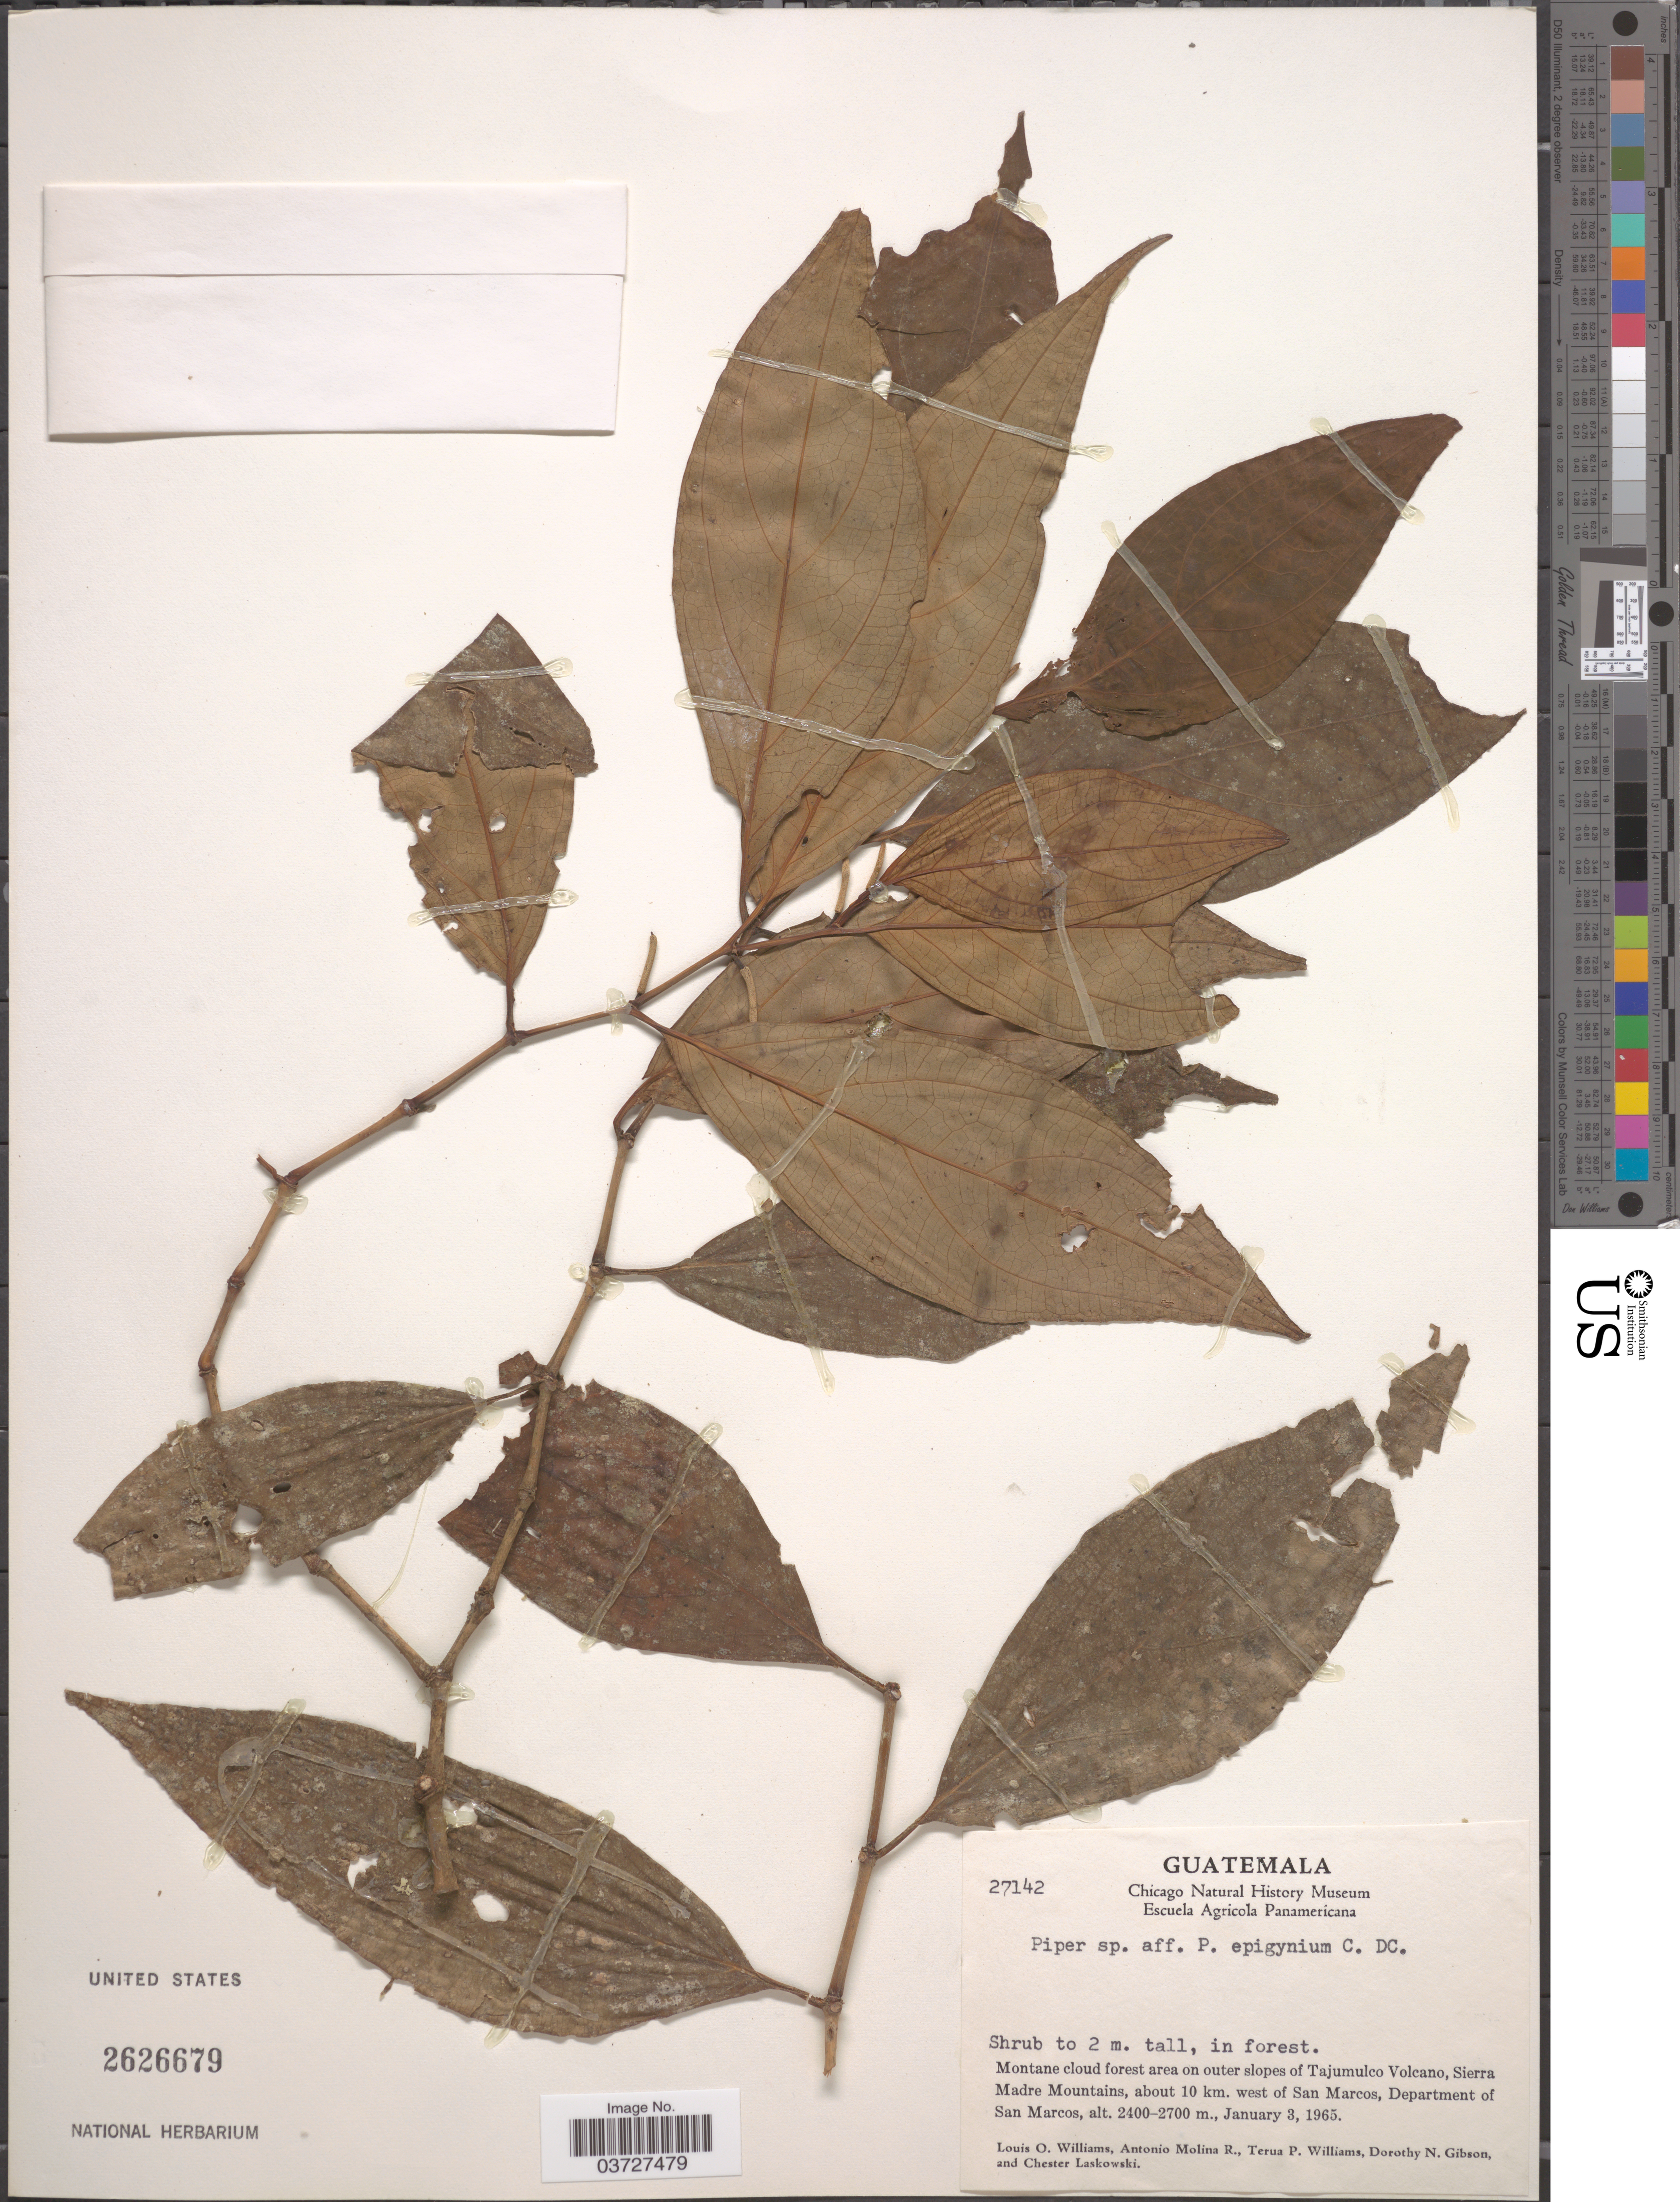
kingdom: Plantae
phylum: Tracheophyta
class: Magnoliopsida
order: Piperales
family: Piperaceae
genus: Piper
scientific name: Piper epigynium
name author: C. DC.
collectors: L. O. Williams, A. Molina R., T. Williams, D. N. Gibson & C. Laskowski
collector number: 27142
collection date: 1965-01-03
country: Guatemala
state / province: San Marcos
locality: Montane cloud forest area on outer slopes of Tajumulco Volcano, Sierra Madre Mountains, about 10 km. west of San Marcos, Department of San Marcos.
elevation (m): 2400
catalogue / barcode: US 2626679